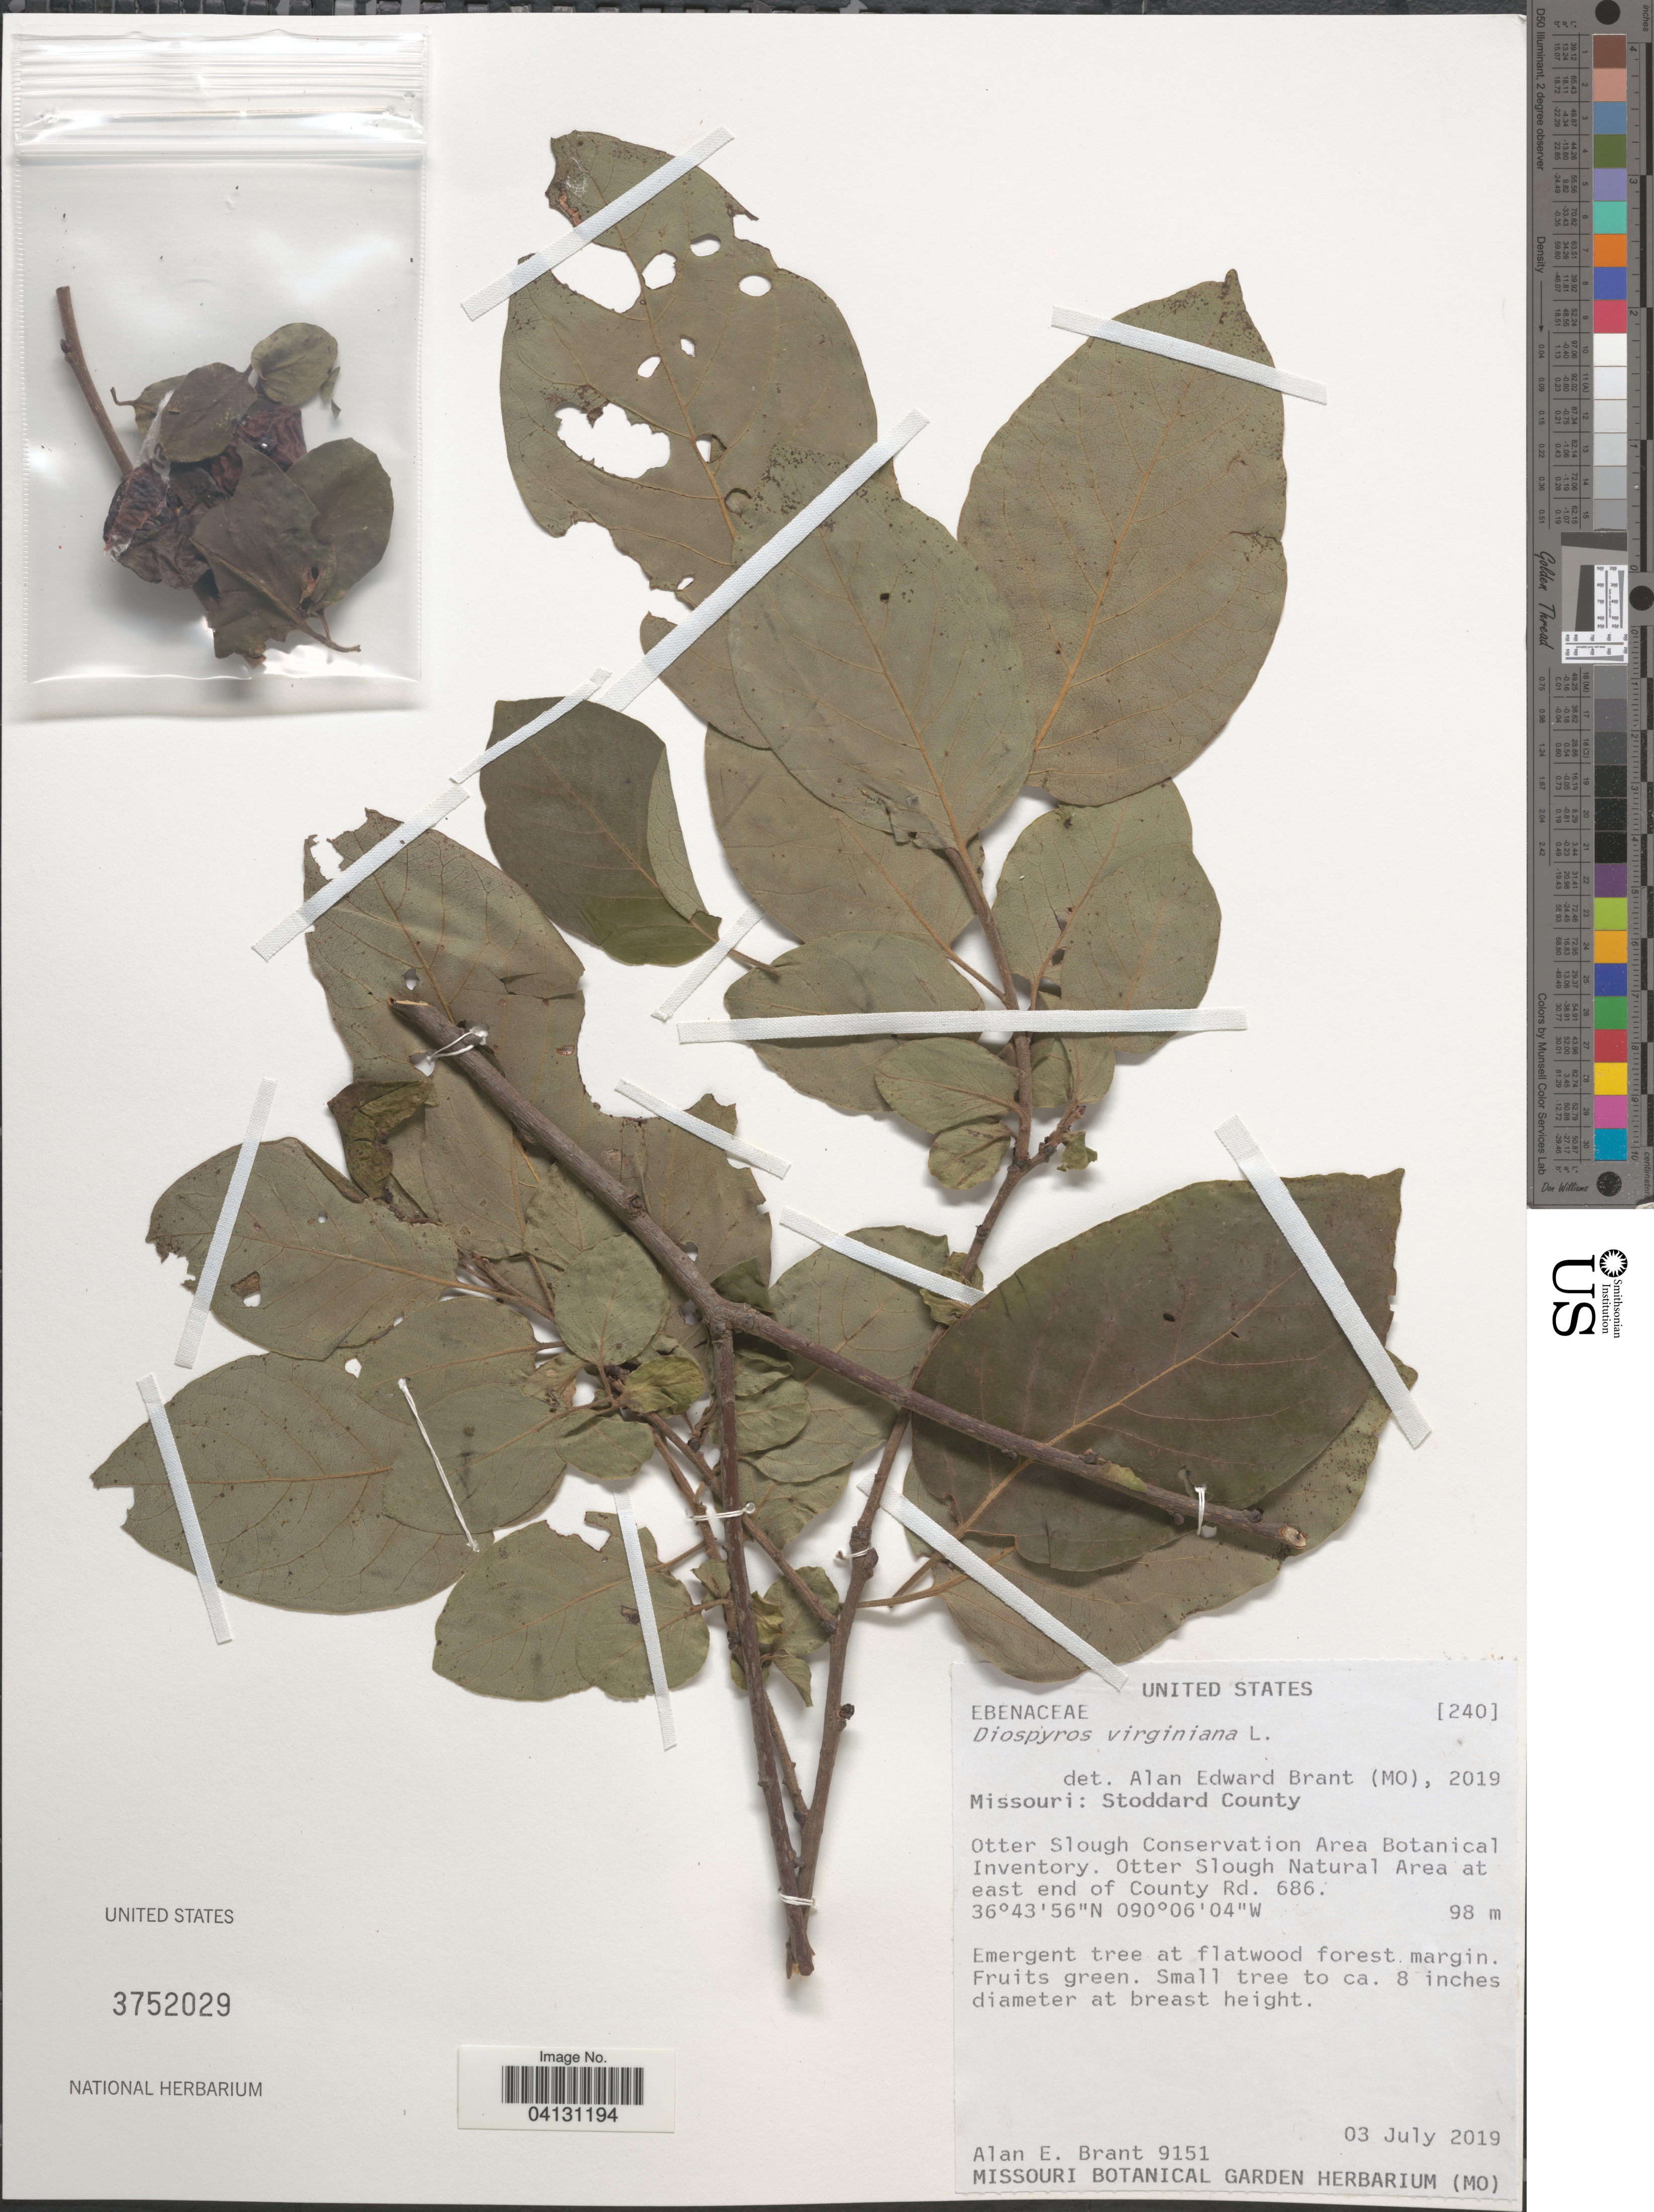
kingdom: Plantae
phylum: Tracheophyta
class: Magnoliopsida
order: Ericales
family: Ebenaceae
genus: Diospyros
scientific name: Diospyros virginiana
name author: L.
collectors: A. Brant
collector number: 9151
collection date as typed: Transcribed d/m/y: 3/7/2019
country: United States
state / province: Missouri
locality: Stoddard County. Otter Slough Conservation Area Botanical Inventory. Otter Slough Natural Area at east end of County Rd. 686.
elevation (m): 98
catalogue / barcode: US 3752029